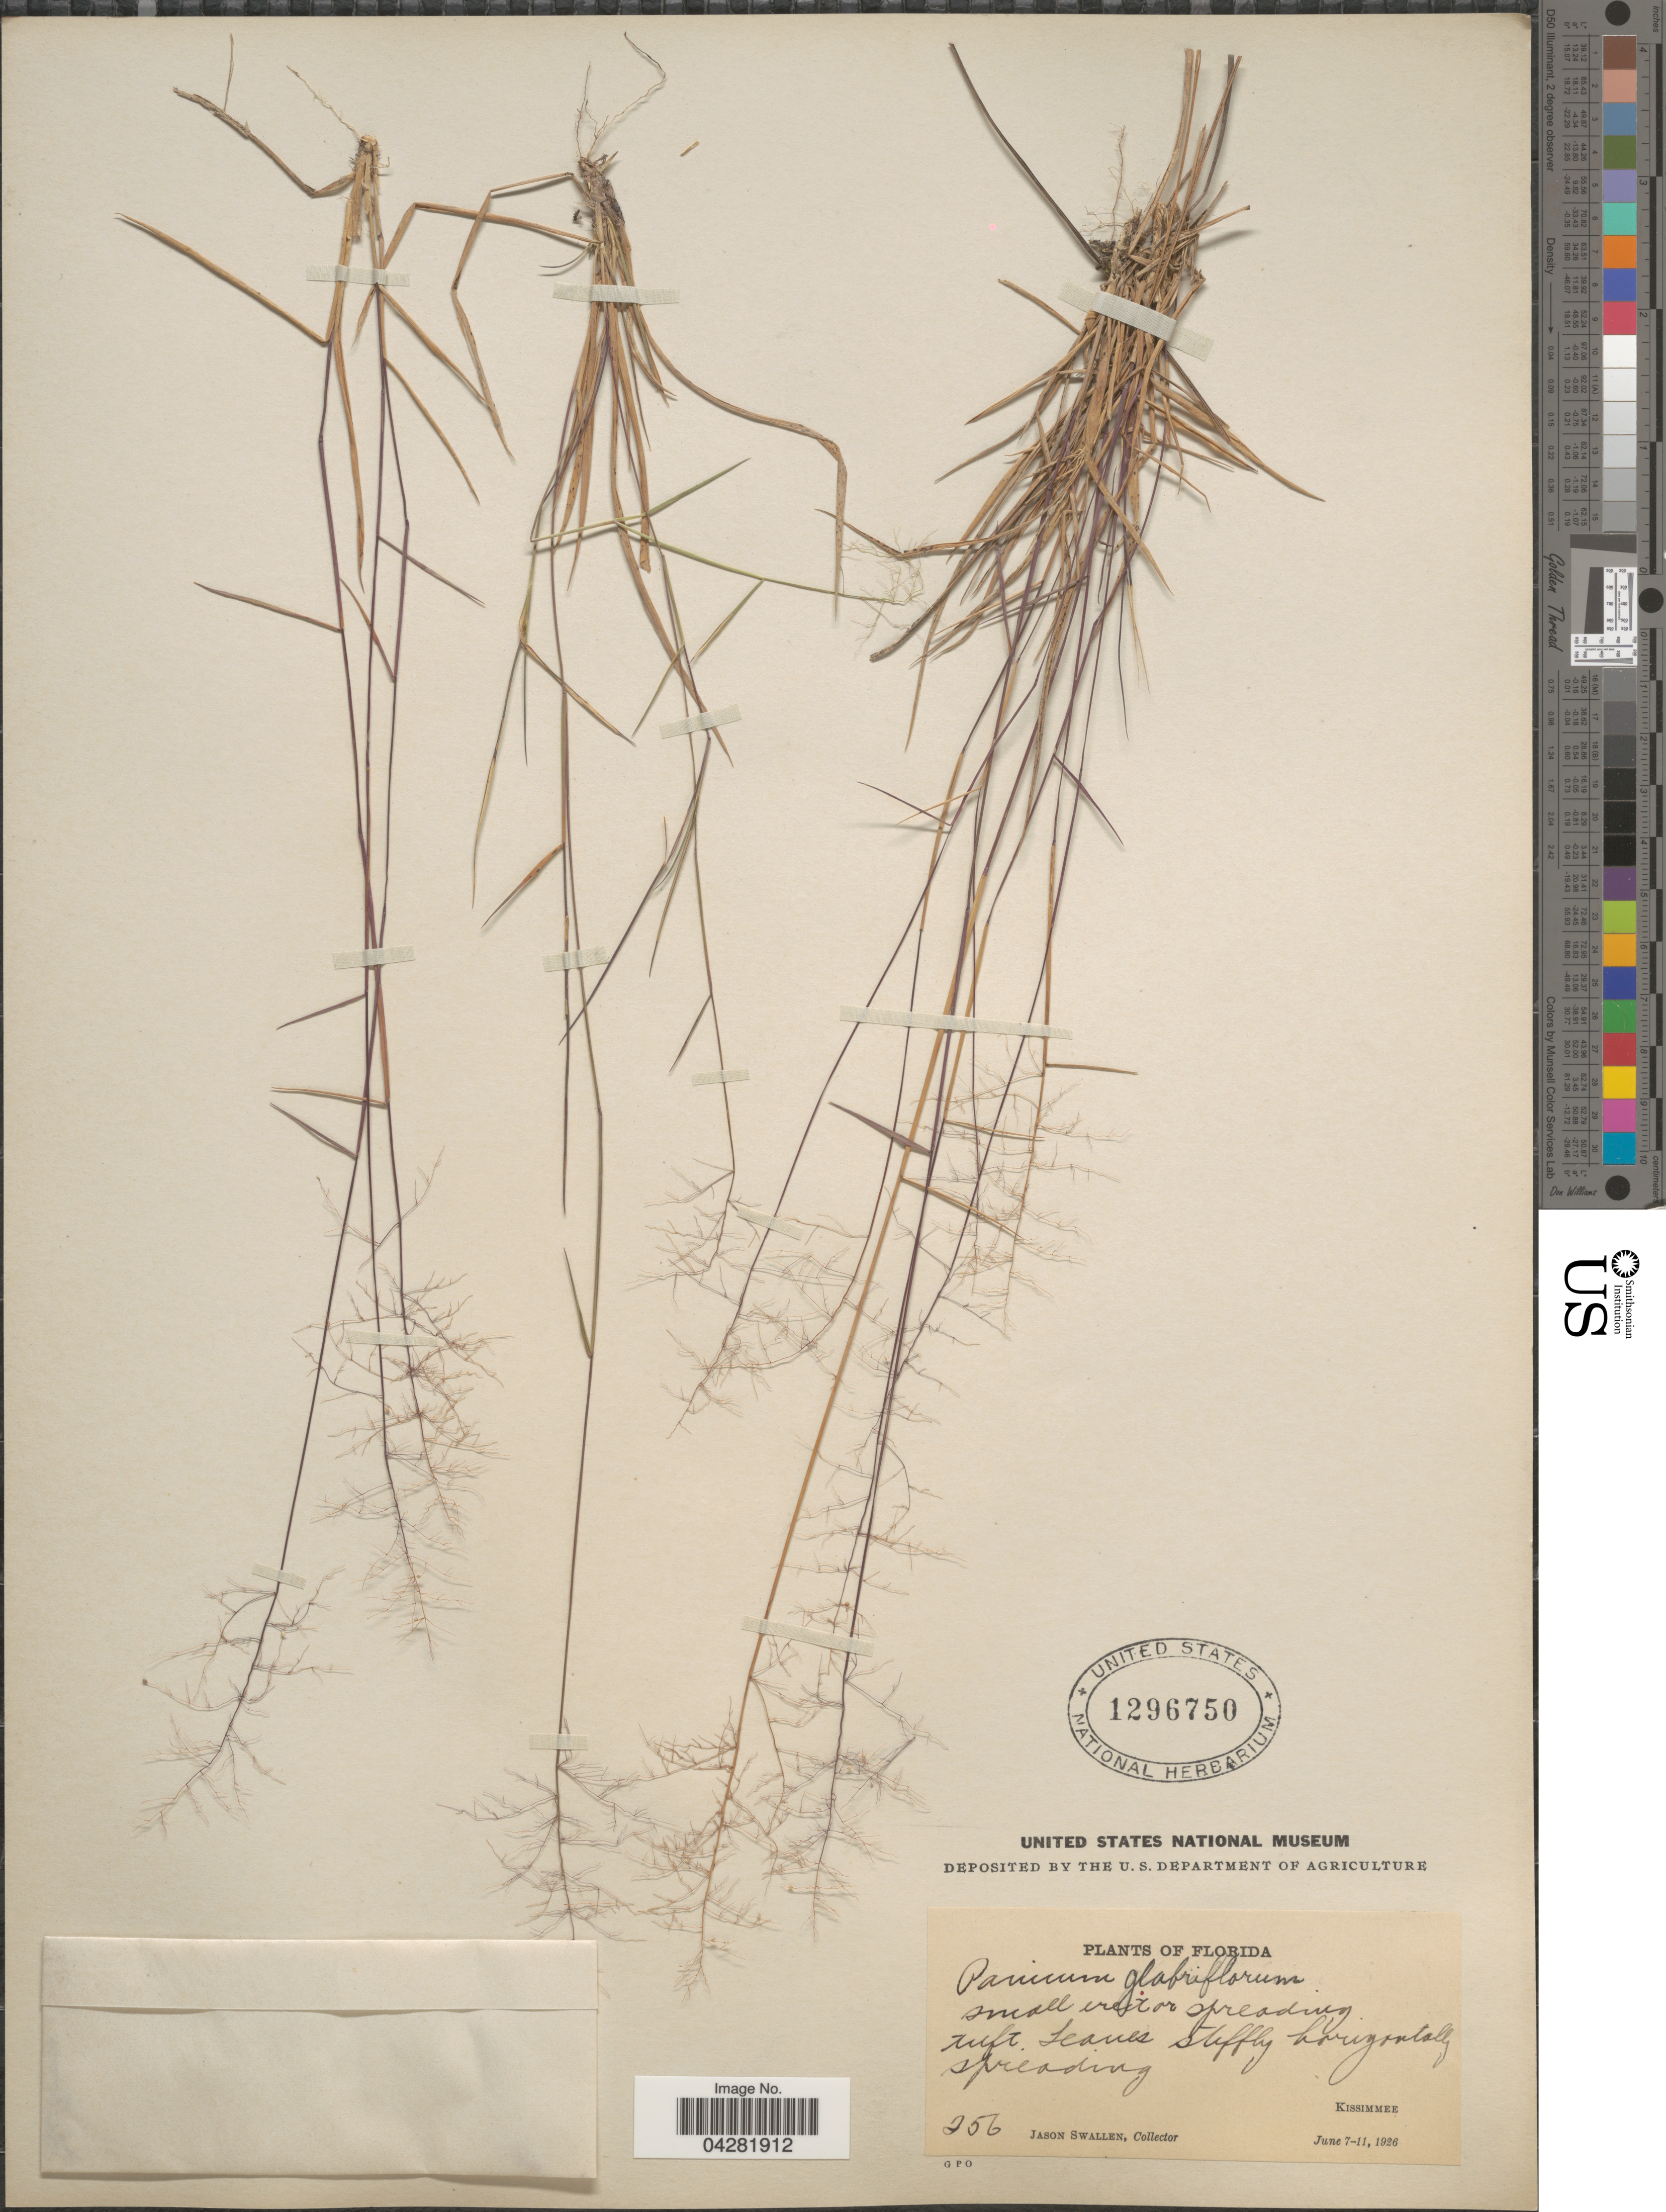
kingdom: Plantae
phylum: Tracheophyta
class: Liliopsida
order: Poales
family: Poaceae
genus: Dichanthelium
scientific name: Dichanthelium ensifolium var. ensifolium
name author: (Baldwin ex Elliot) Gould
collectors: J. R. Swallen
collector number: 256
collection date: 1926-06-07/1926-06-11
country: United States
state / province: Florida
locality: Kissimmee.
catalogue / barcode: US 1296750